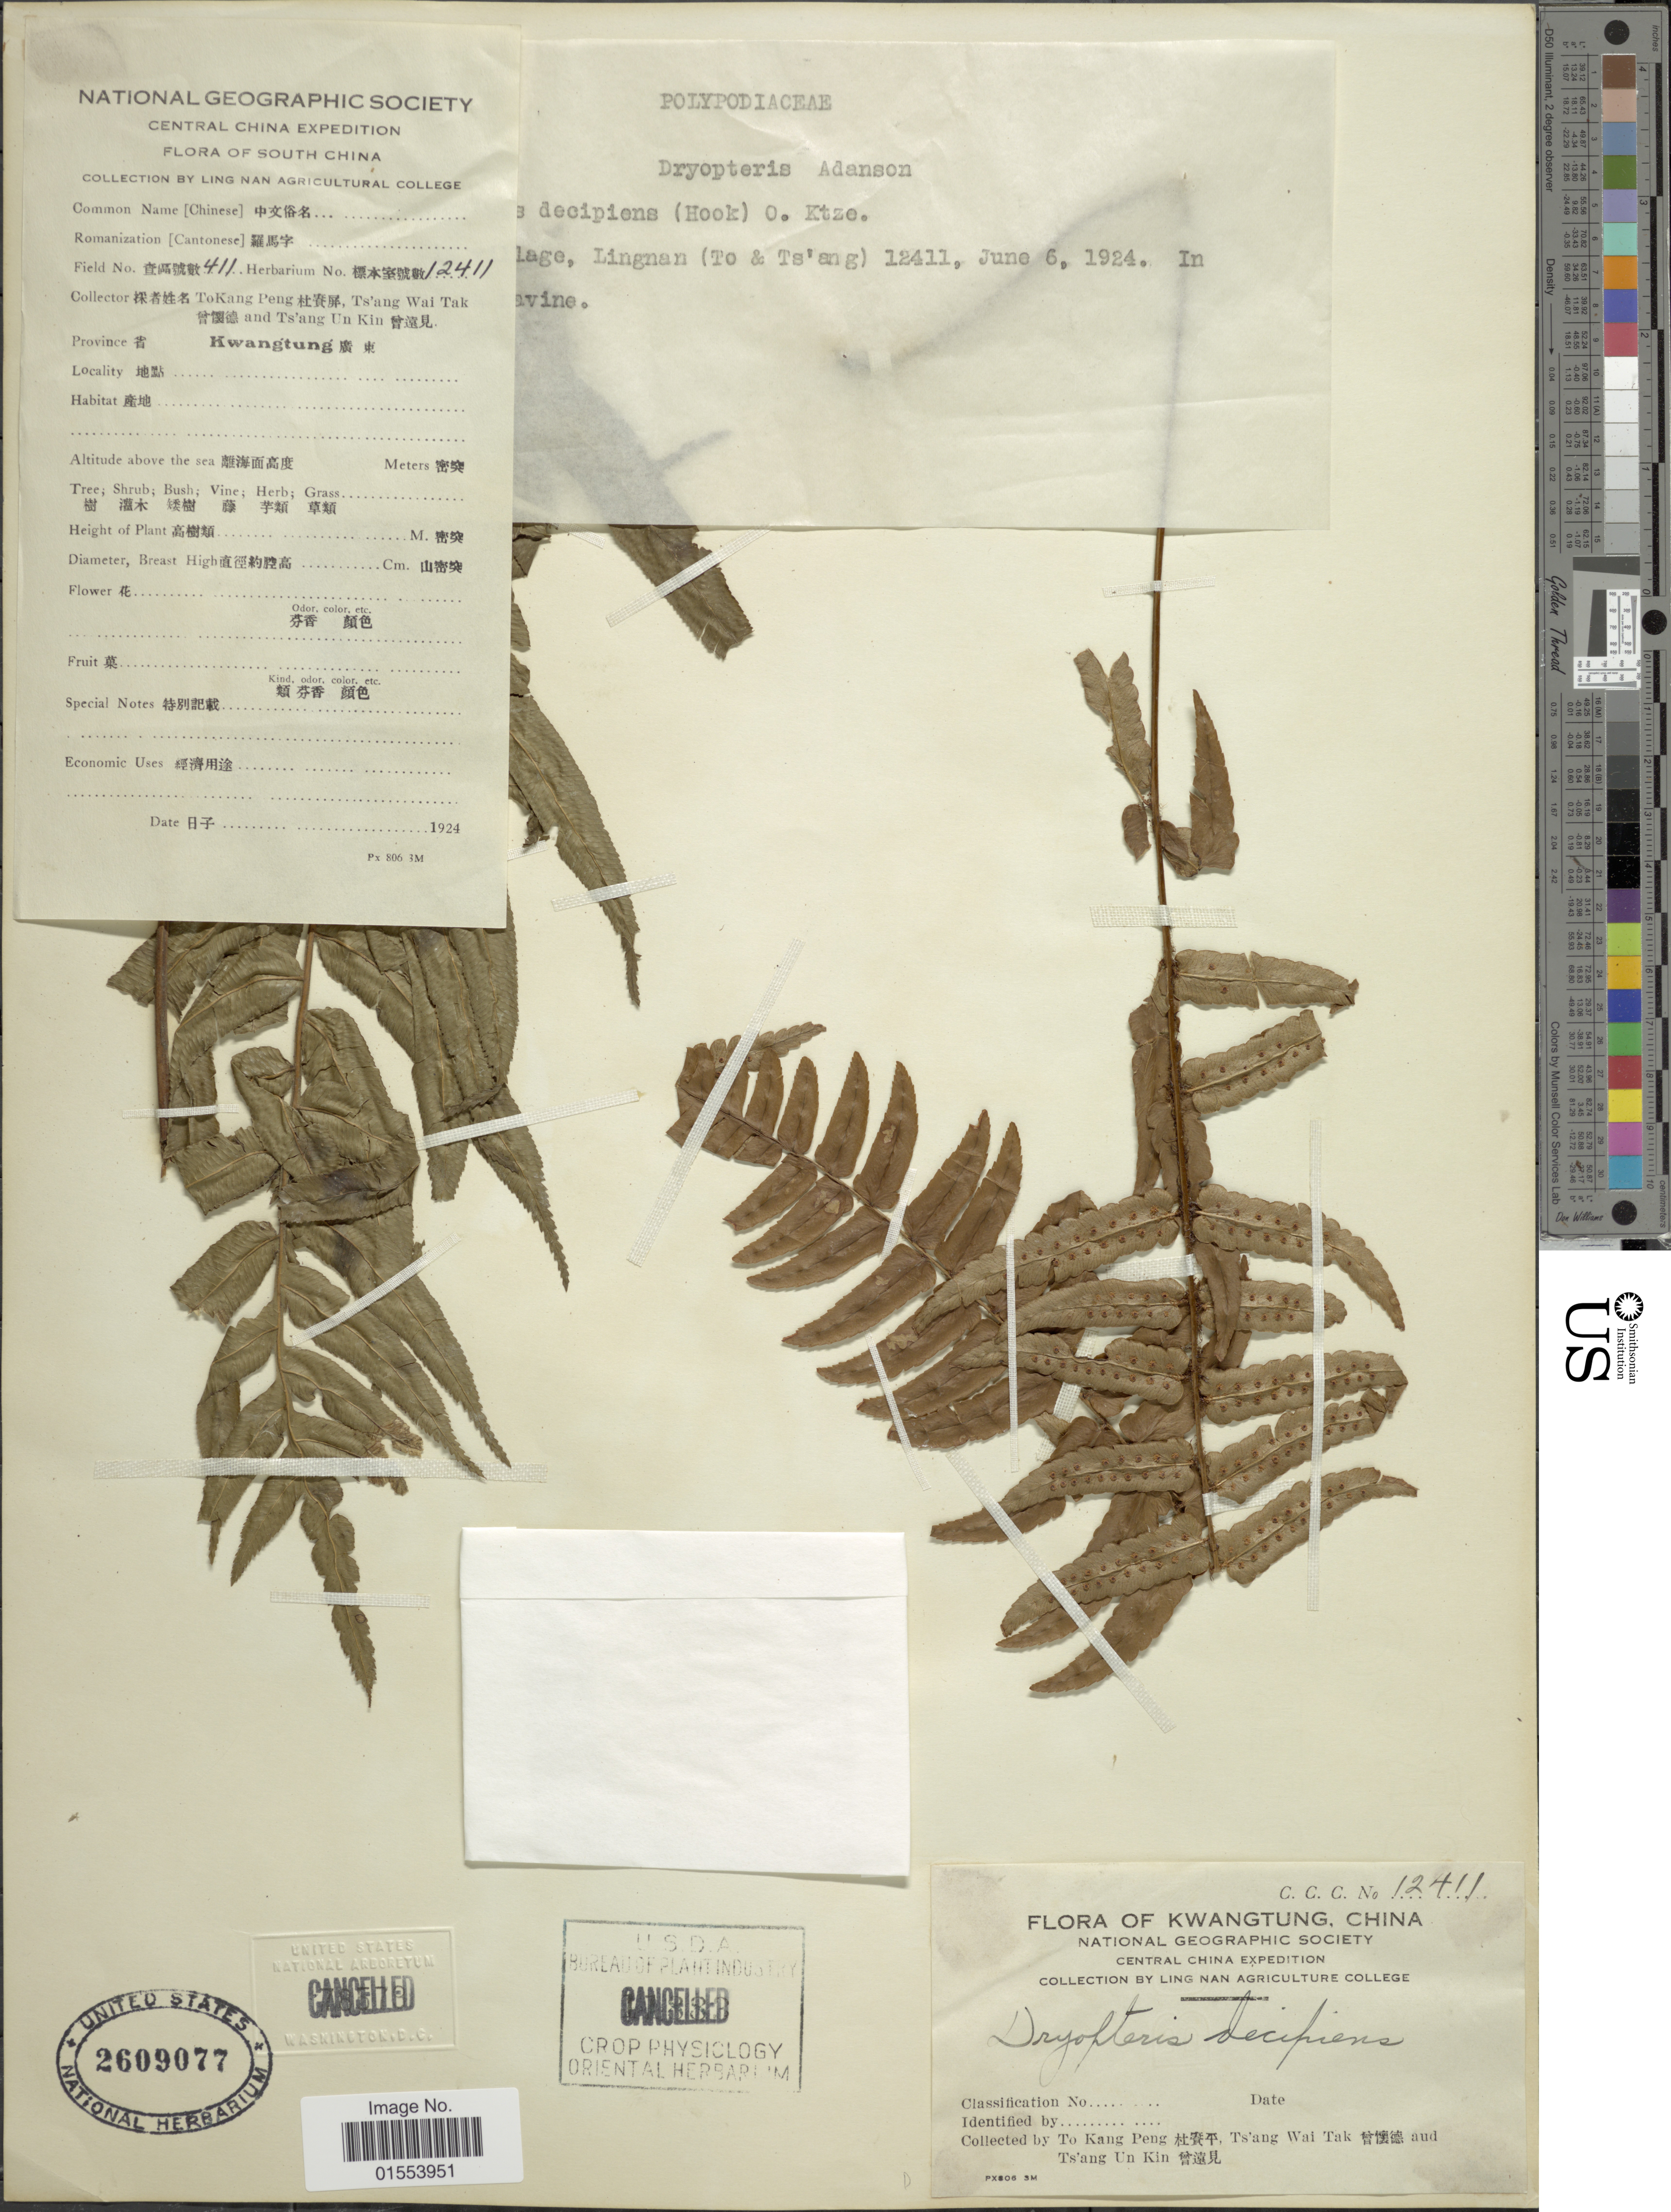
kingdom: Plantae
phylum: Tracheophyta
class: Polypodiopsida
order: Polypodiales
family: Dryopteridaceae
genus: Dryopteris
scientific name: Dryopteris decipiens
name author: (Hook.) Kuntze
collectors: T. K. Peng, W. T. Tsang & U. K. Tsang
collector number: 411/12411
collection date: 1924-06-06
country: China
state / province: Guangdong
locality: Province Kwangtung. [illegible text]lage, Lingnan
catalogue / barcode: US 2609077